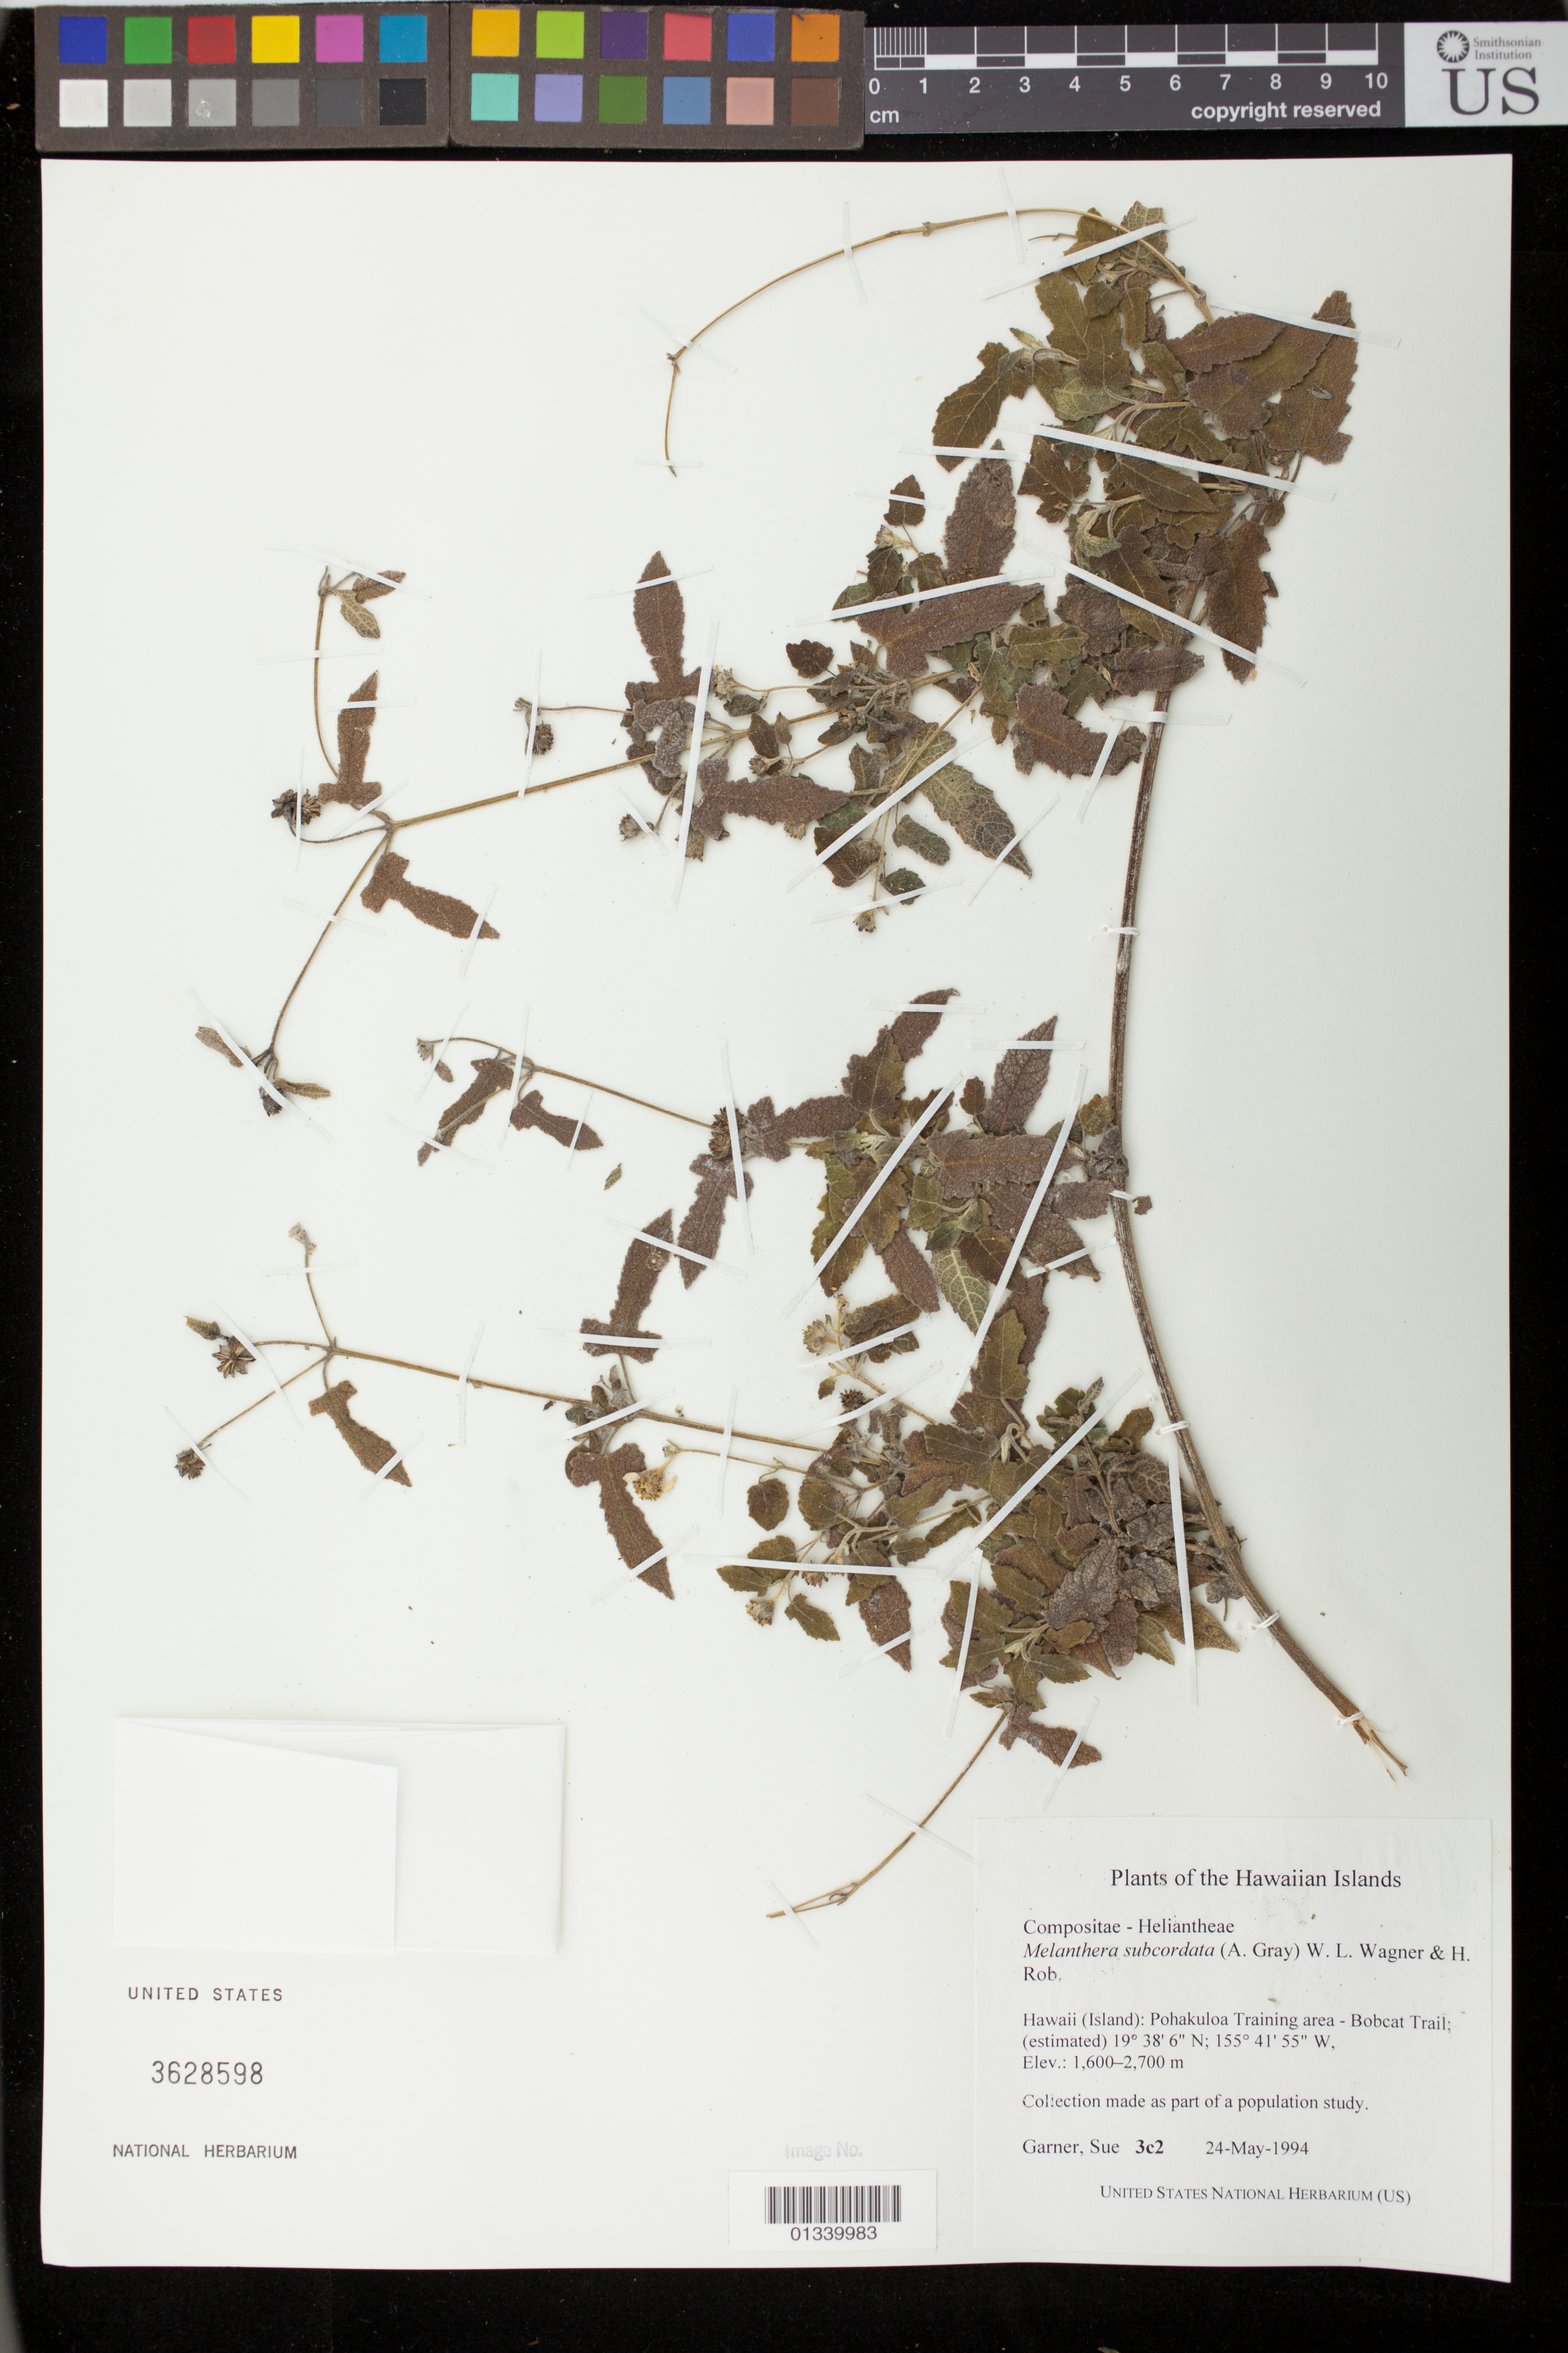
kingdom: Plantae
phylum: Tracheophyta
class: Magnoliopsida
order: Asterales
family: Asteraceae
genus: Wollastonia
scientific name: Wollastonia subcordata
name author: (A. Gray) Orchard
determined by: Wagner, W. L., (BOT), Smithsonian Institution - National Museum of Natural History (UNITED STATES)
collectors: S. Garner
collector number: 3c2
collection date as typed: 24 May 1994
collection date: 1994-05-24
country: United States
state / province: Hawaii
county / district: Hawaii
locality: Pohakuloa Training area - Bobcat Trail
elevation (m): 1600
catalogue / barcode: US 3628598